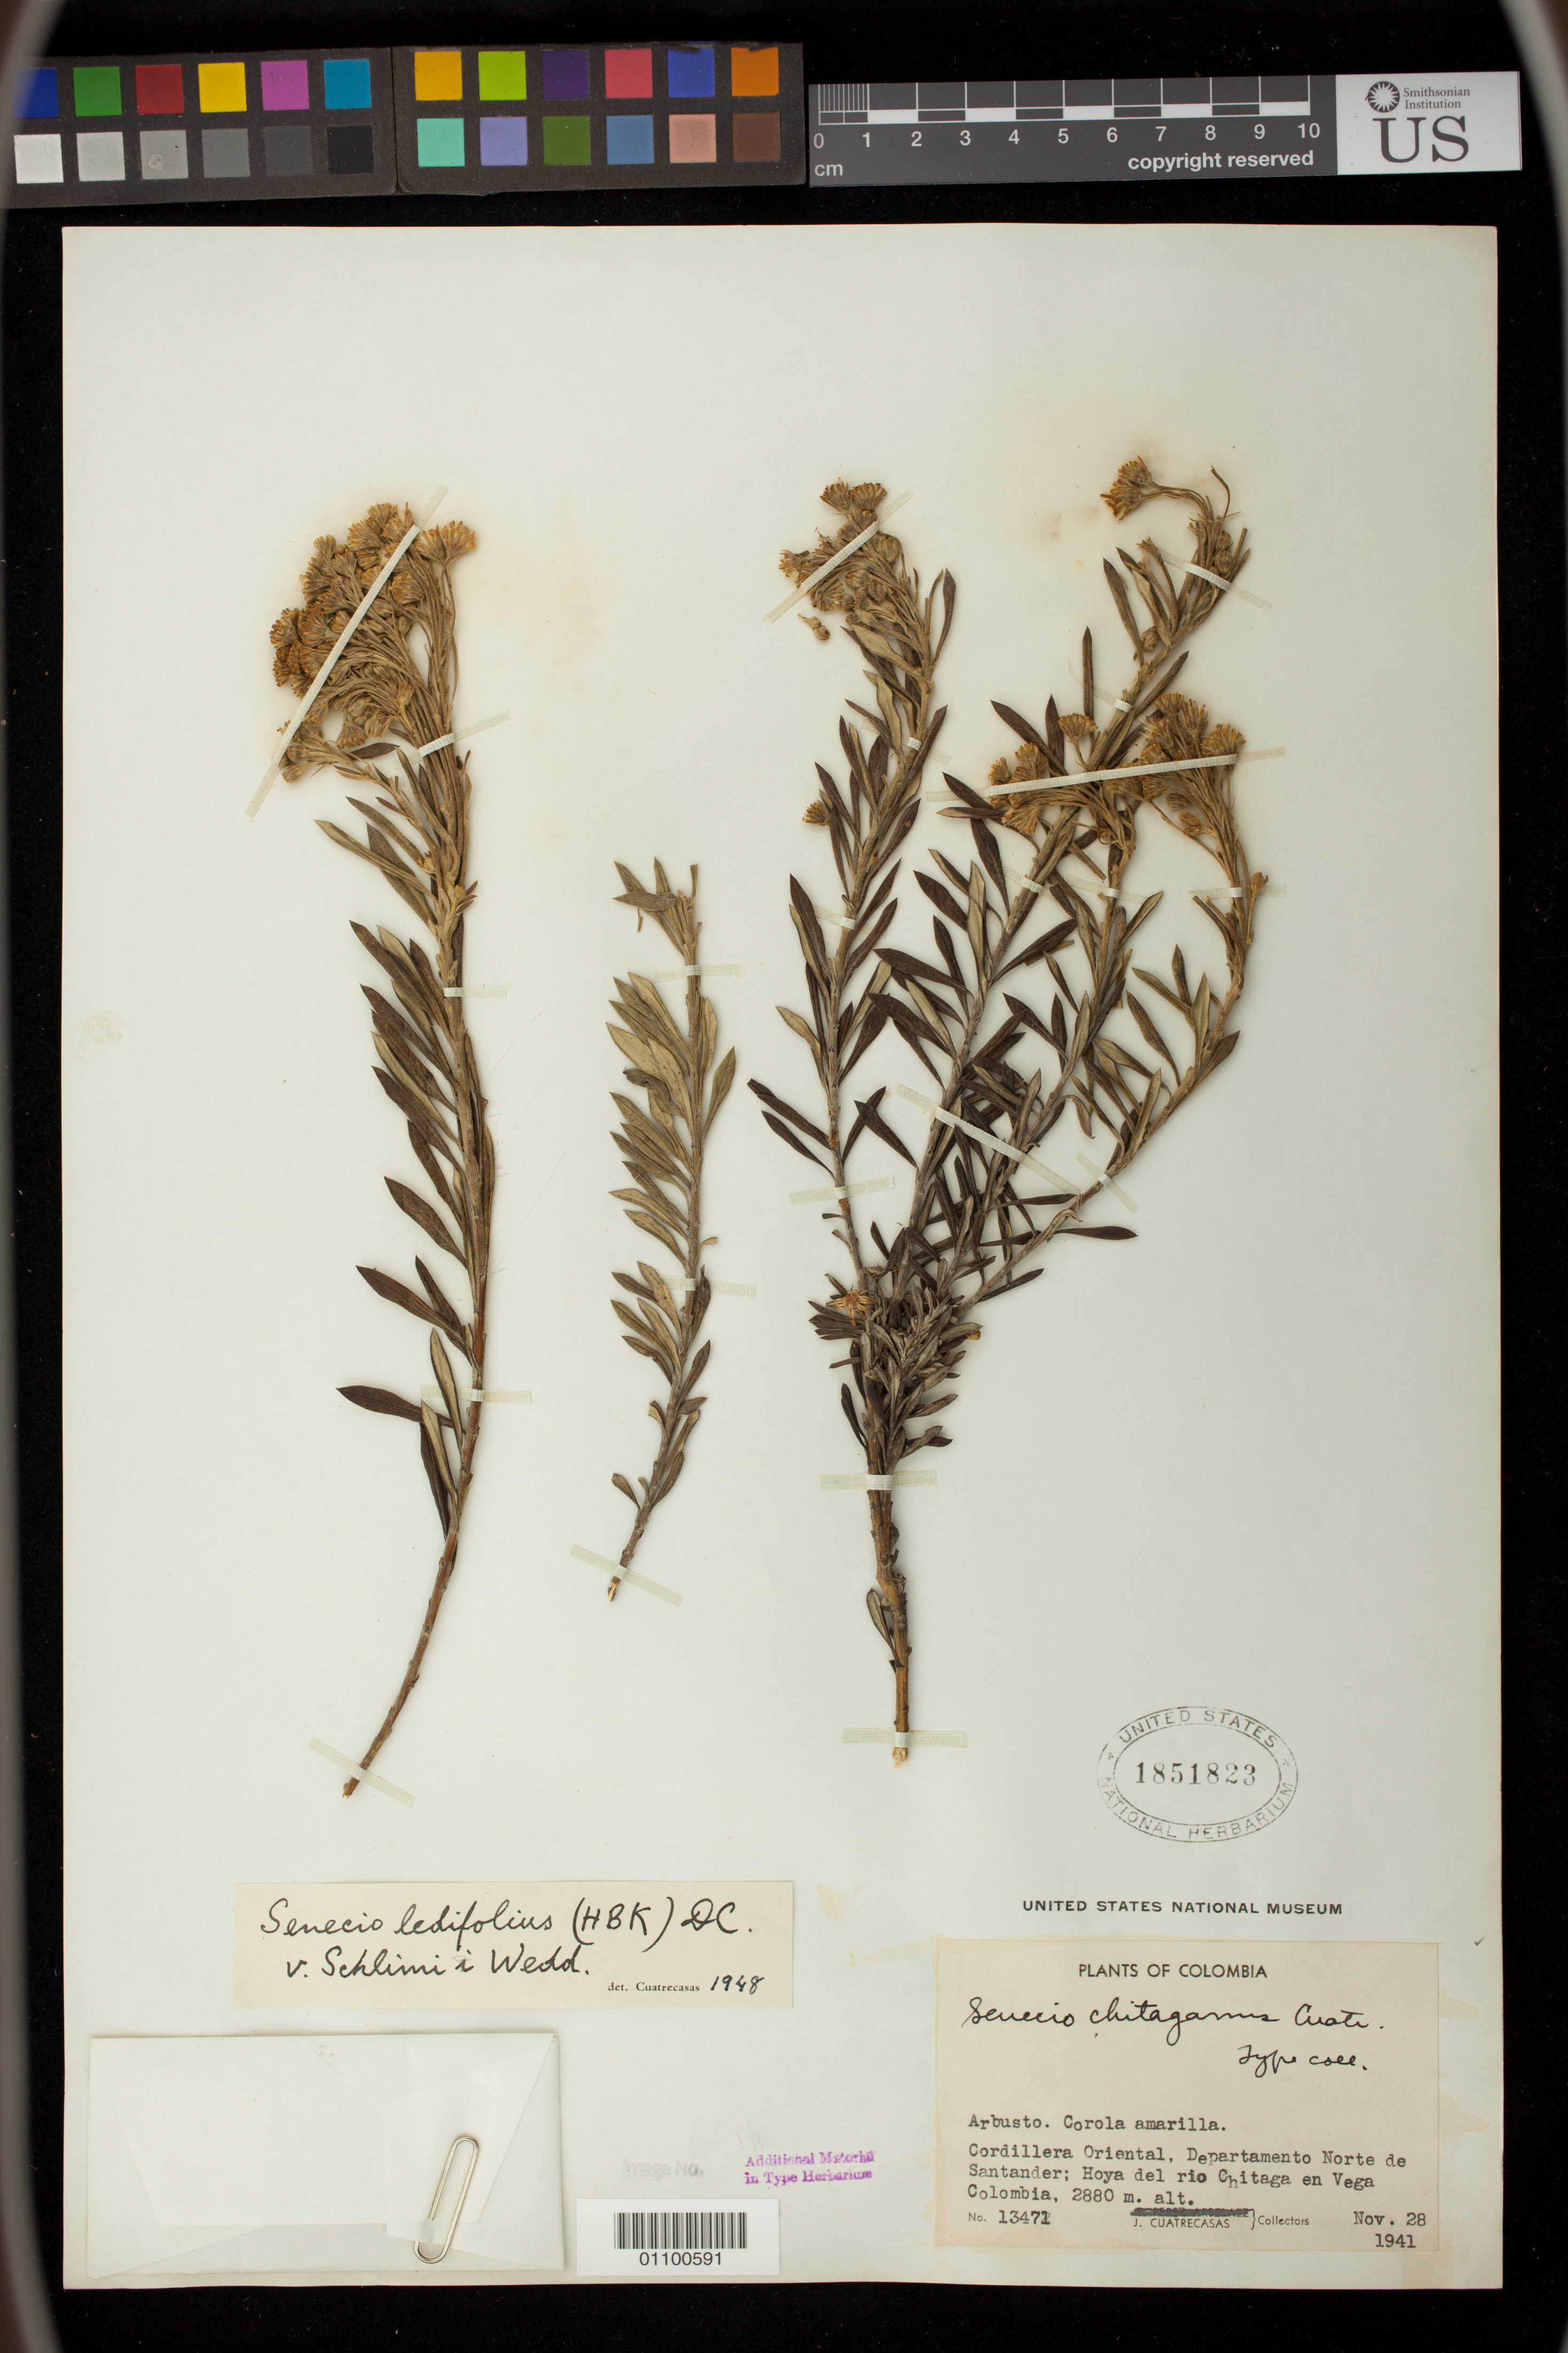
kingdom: Plantae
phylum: Tracheophyta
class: Magnoliopsida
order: Asterales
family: Asteraceae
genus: Senecio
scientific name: Senecio chitaganus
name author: Cuatrec.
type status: Isotype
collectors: J. Cuatrecasas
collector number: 13471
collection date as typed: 28 Nov 1941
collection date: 1941-11-28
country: Colombia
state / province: Norte de Santander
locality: Vega Colombia, Hoya del Rio Chitaga.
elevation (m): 2880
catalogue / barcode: US 1851823